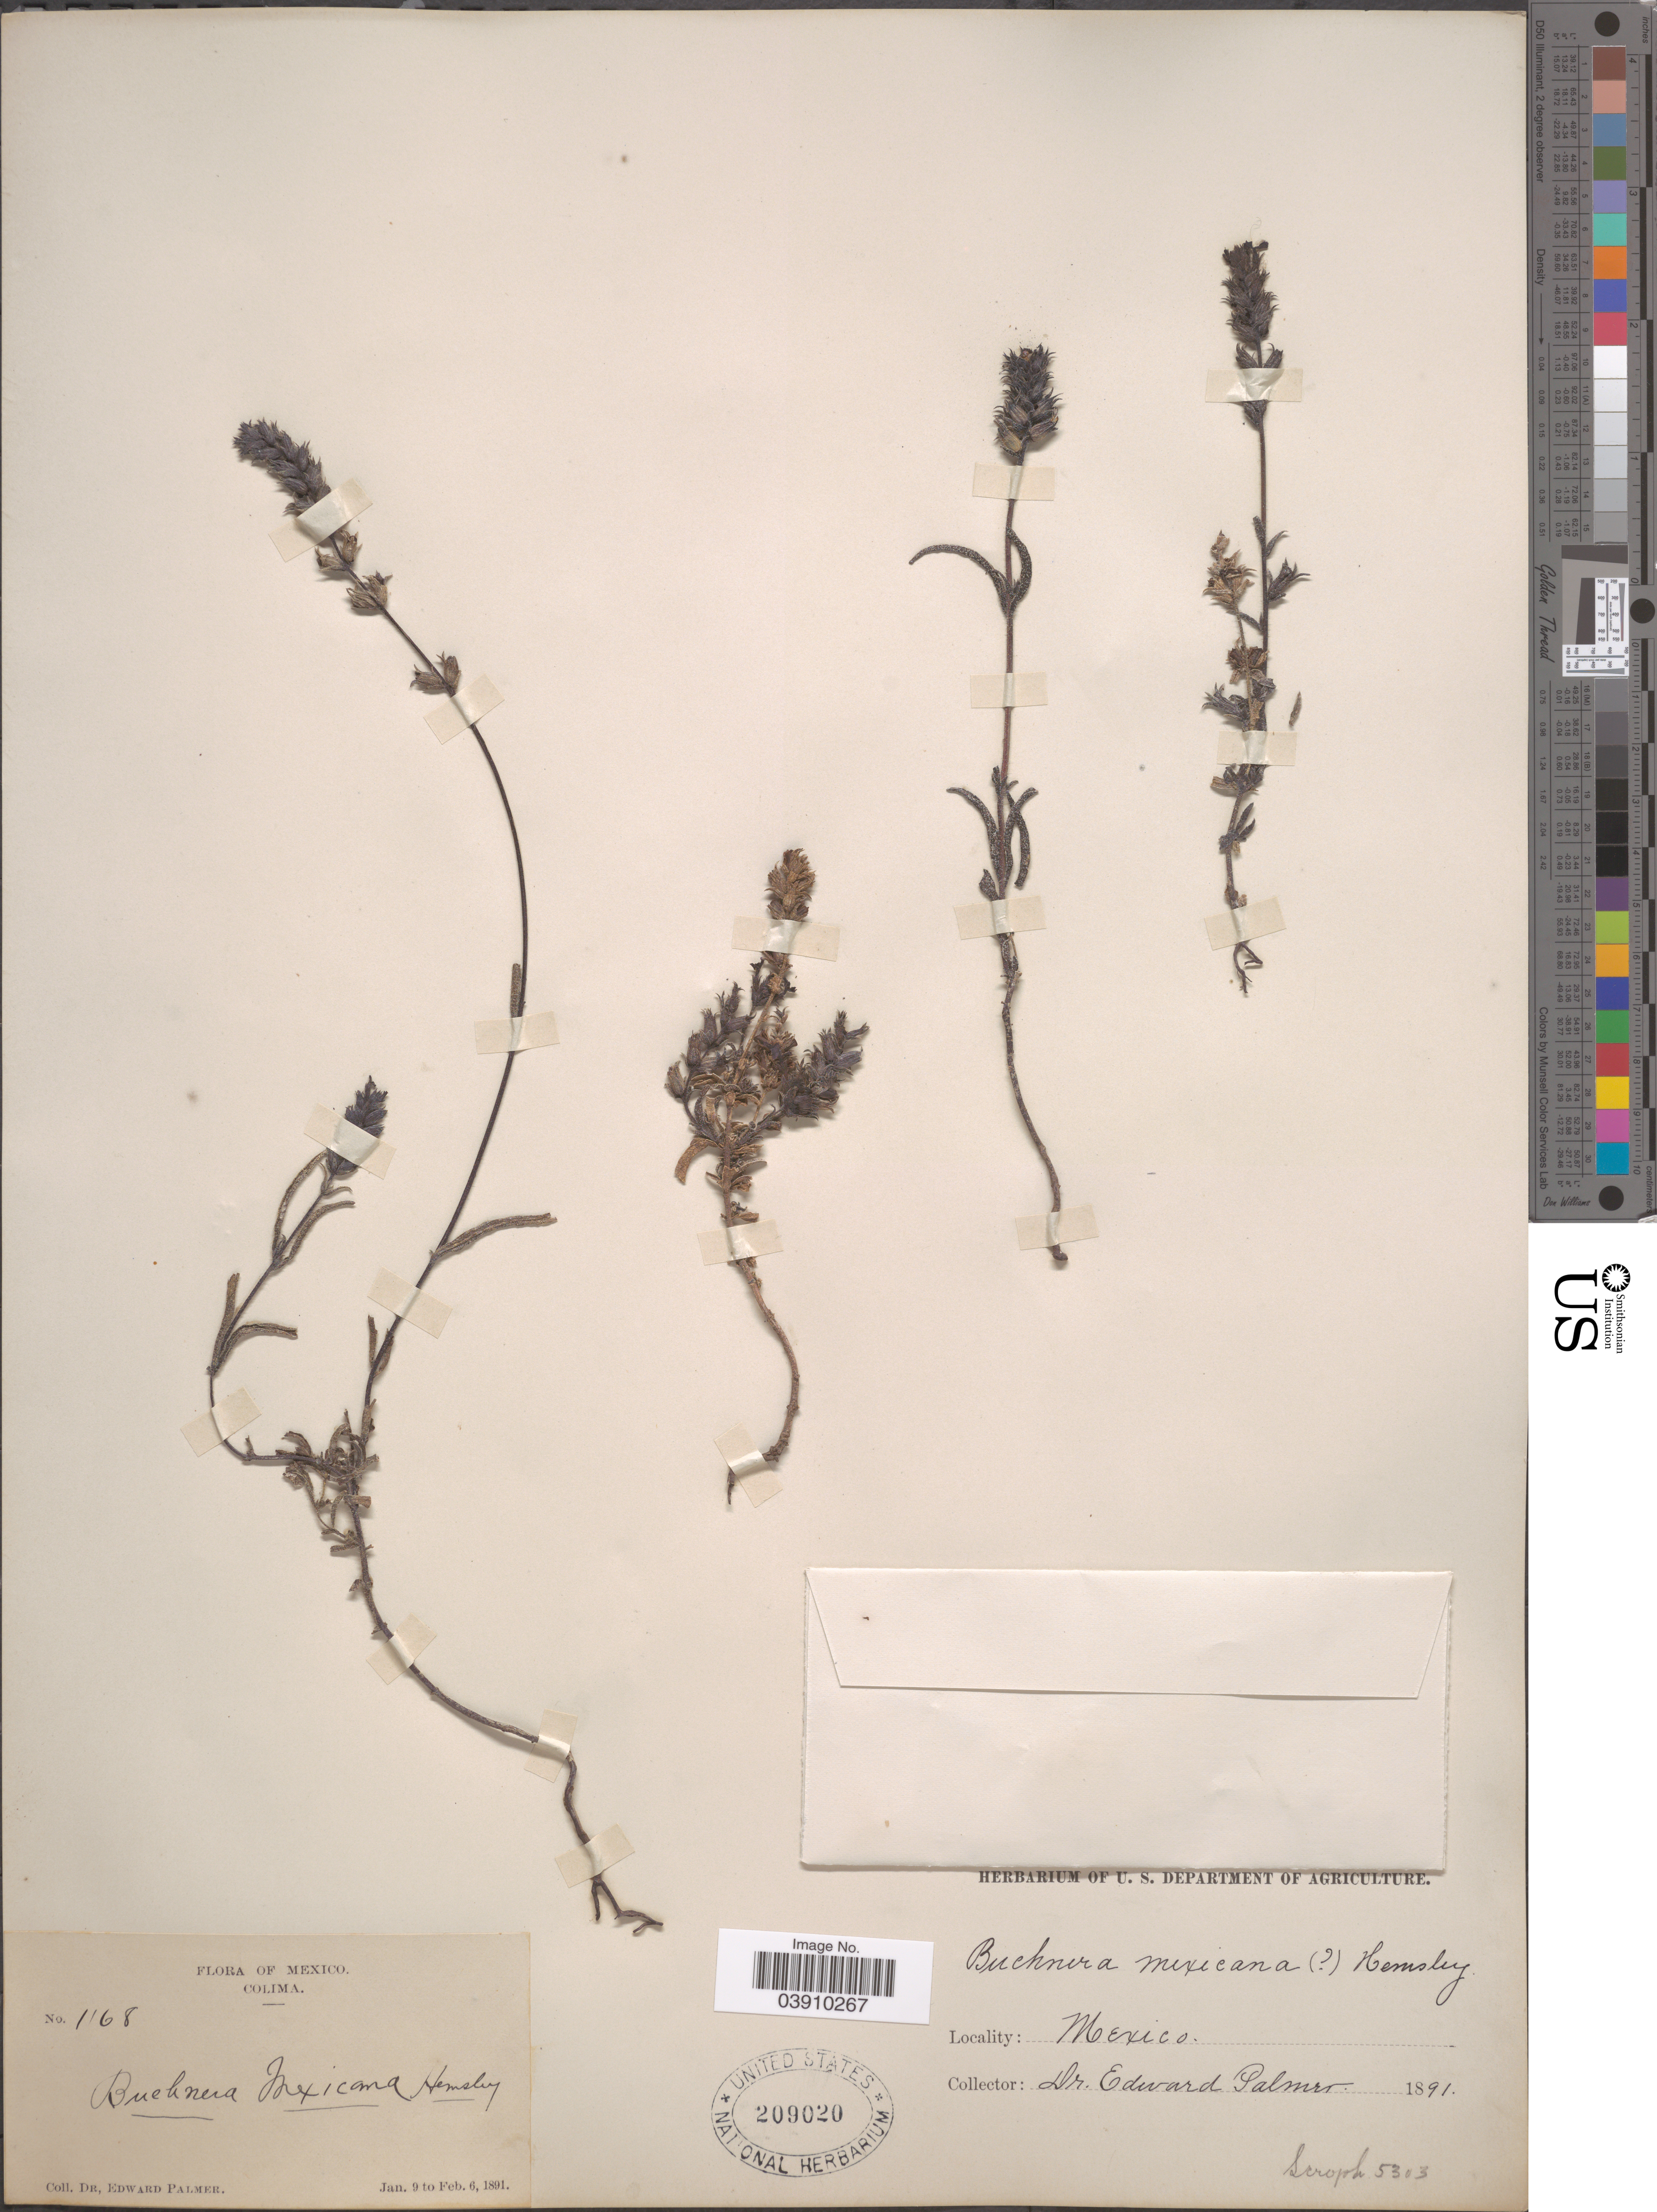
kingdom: Plantae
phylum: Tracheophyta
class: Magnoliopsida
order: Lamiales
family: Orobanchaceae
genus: Buchnera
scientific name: Buchnera pusilla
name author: Kunth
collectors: E. Palmer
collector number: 1168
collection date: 1891-01-09/1891-02-06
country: Mexico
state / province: Colima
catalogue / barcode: US 209020